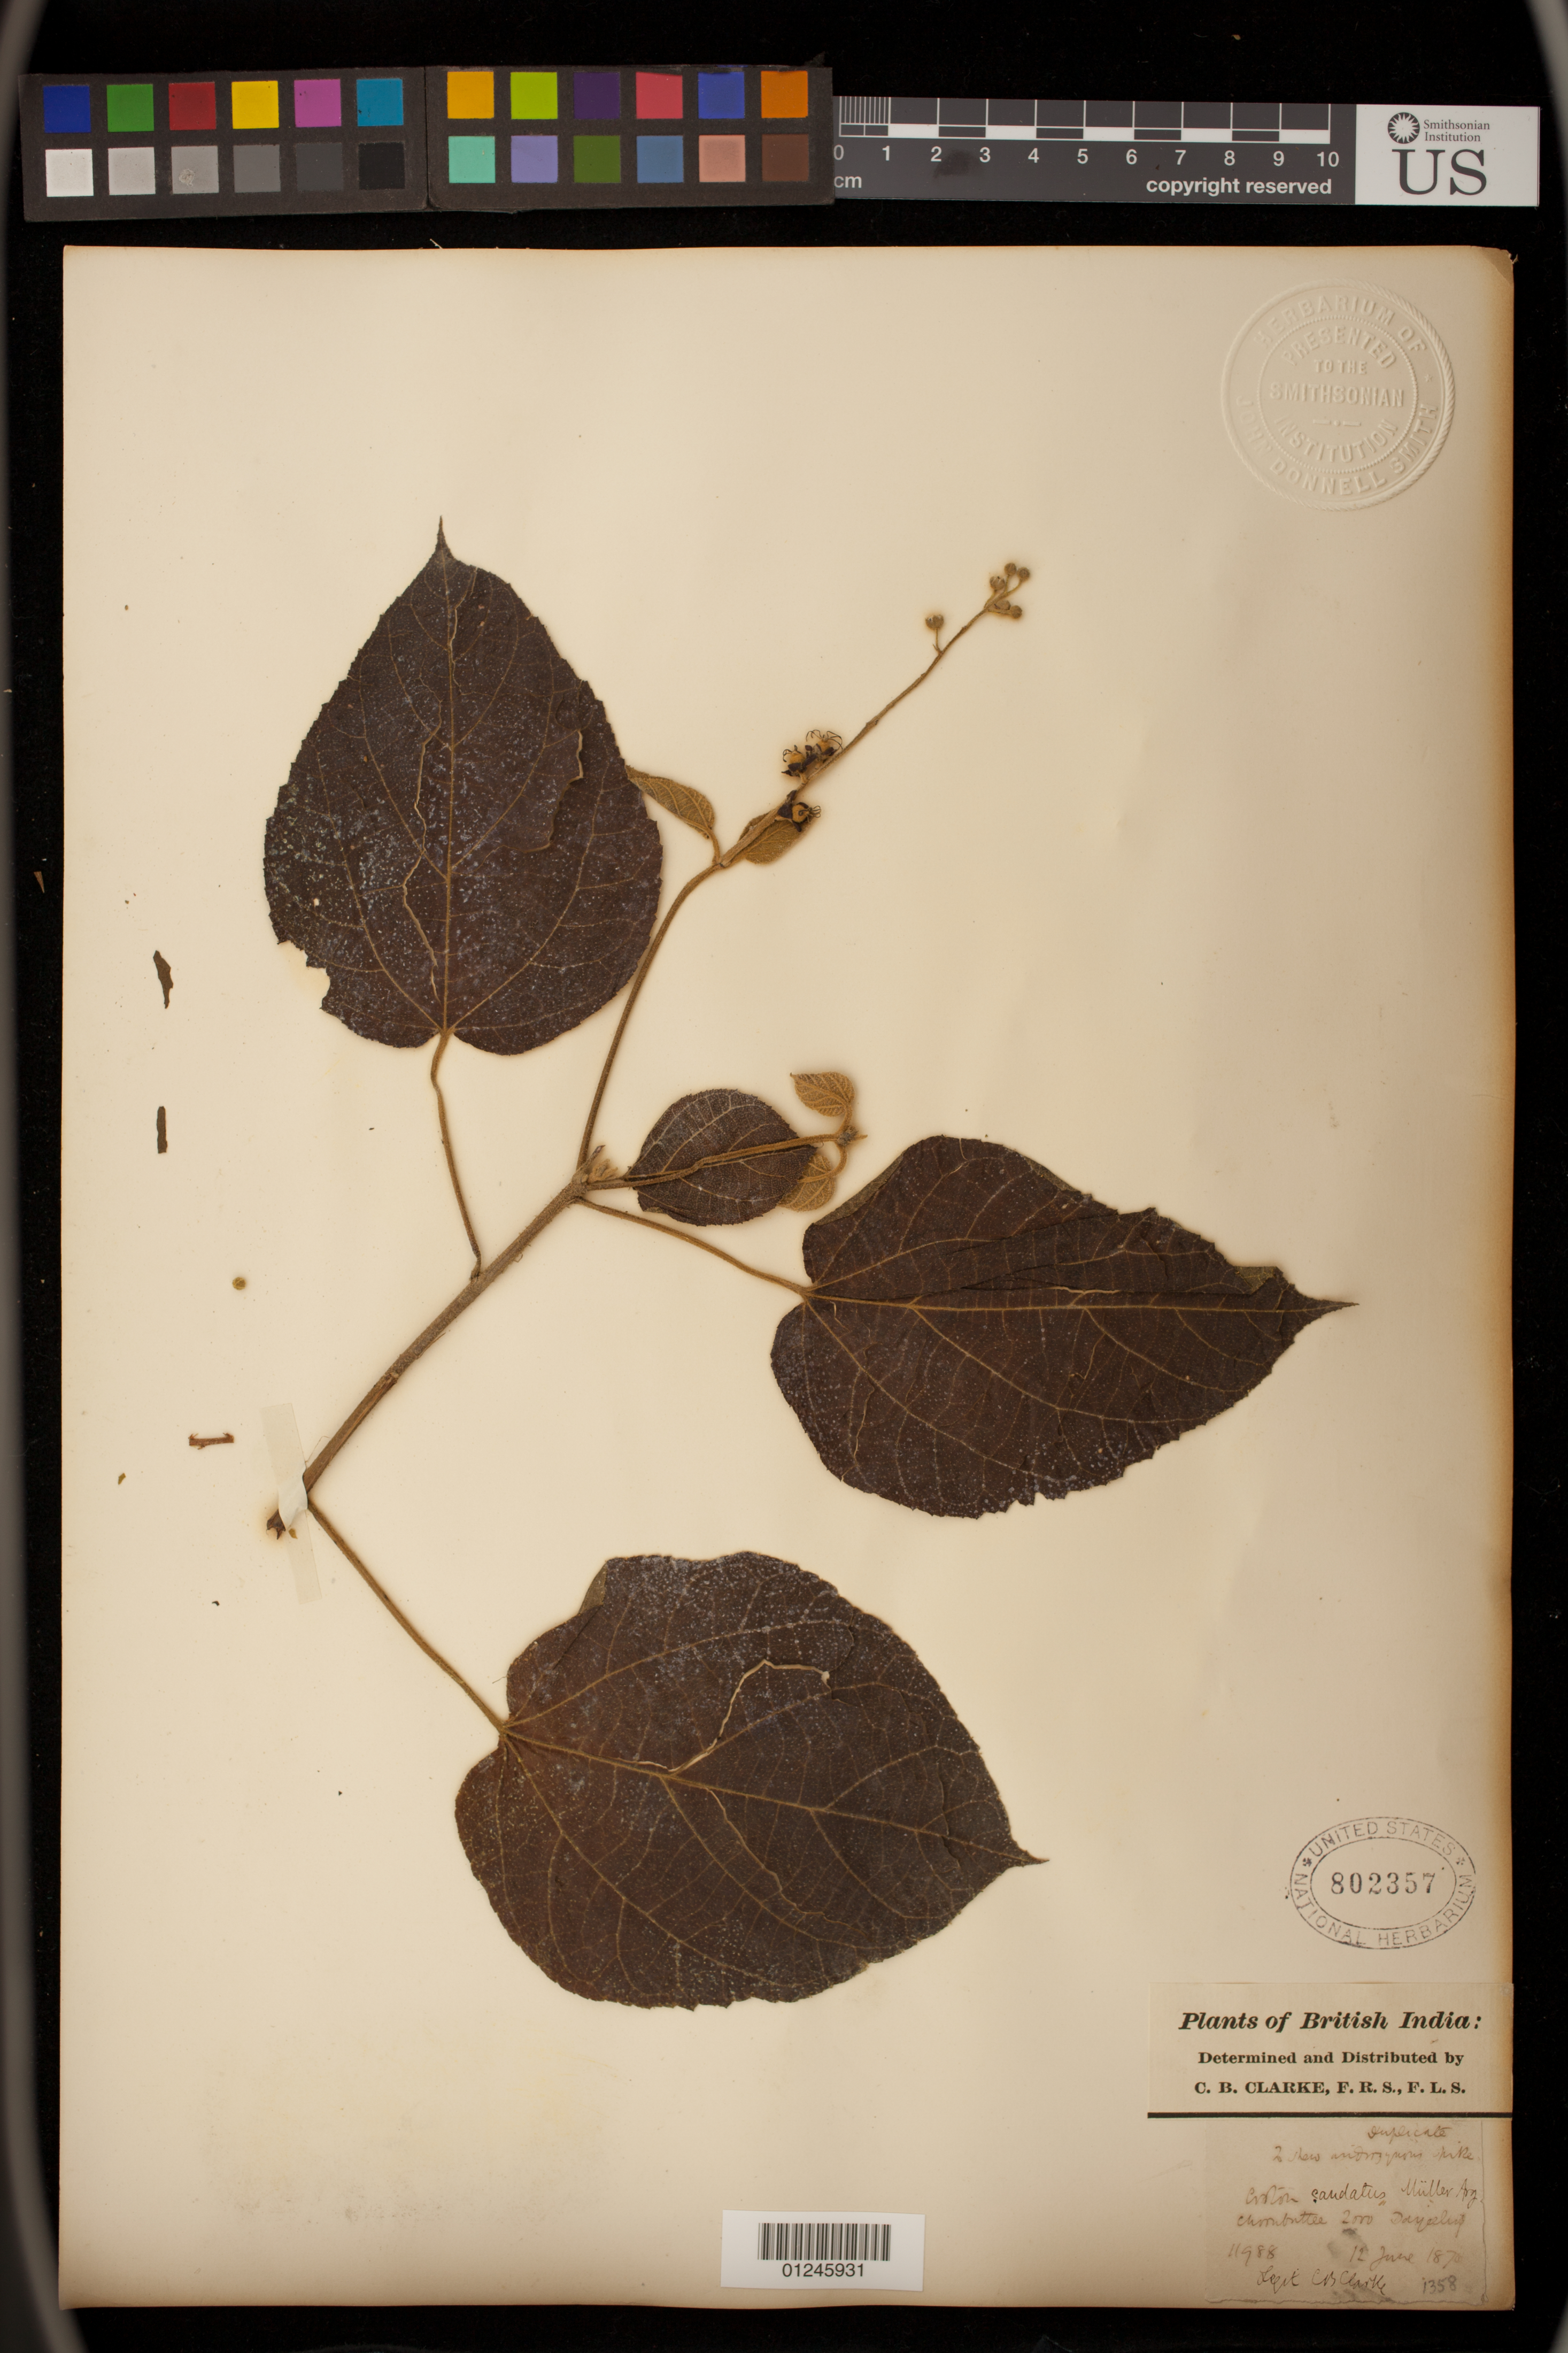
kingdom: Plantae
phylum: Tracheophyta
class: Magnoliopsida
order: Malpighiales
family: Euphorbiaceae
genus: Croton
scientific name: Croton caudatus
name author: Geiseler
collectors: C. B. Clarke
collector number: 11988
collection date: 1870-06-12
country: India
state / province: West Bengal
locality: Choonbattee Darjeeling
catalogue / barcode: US 802357